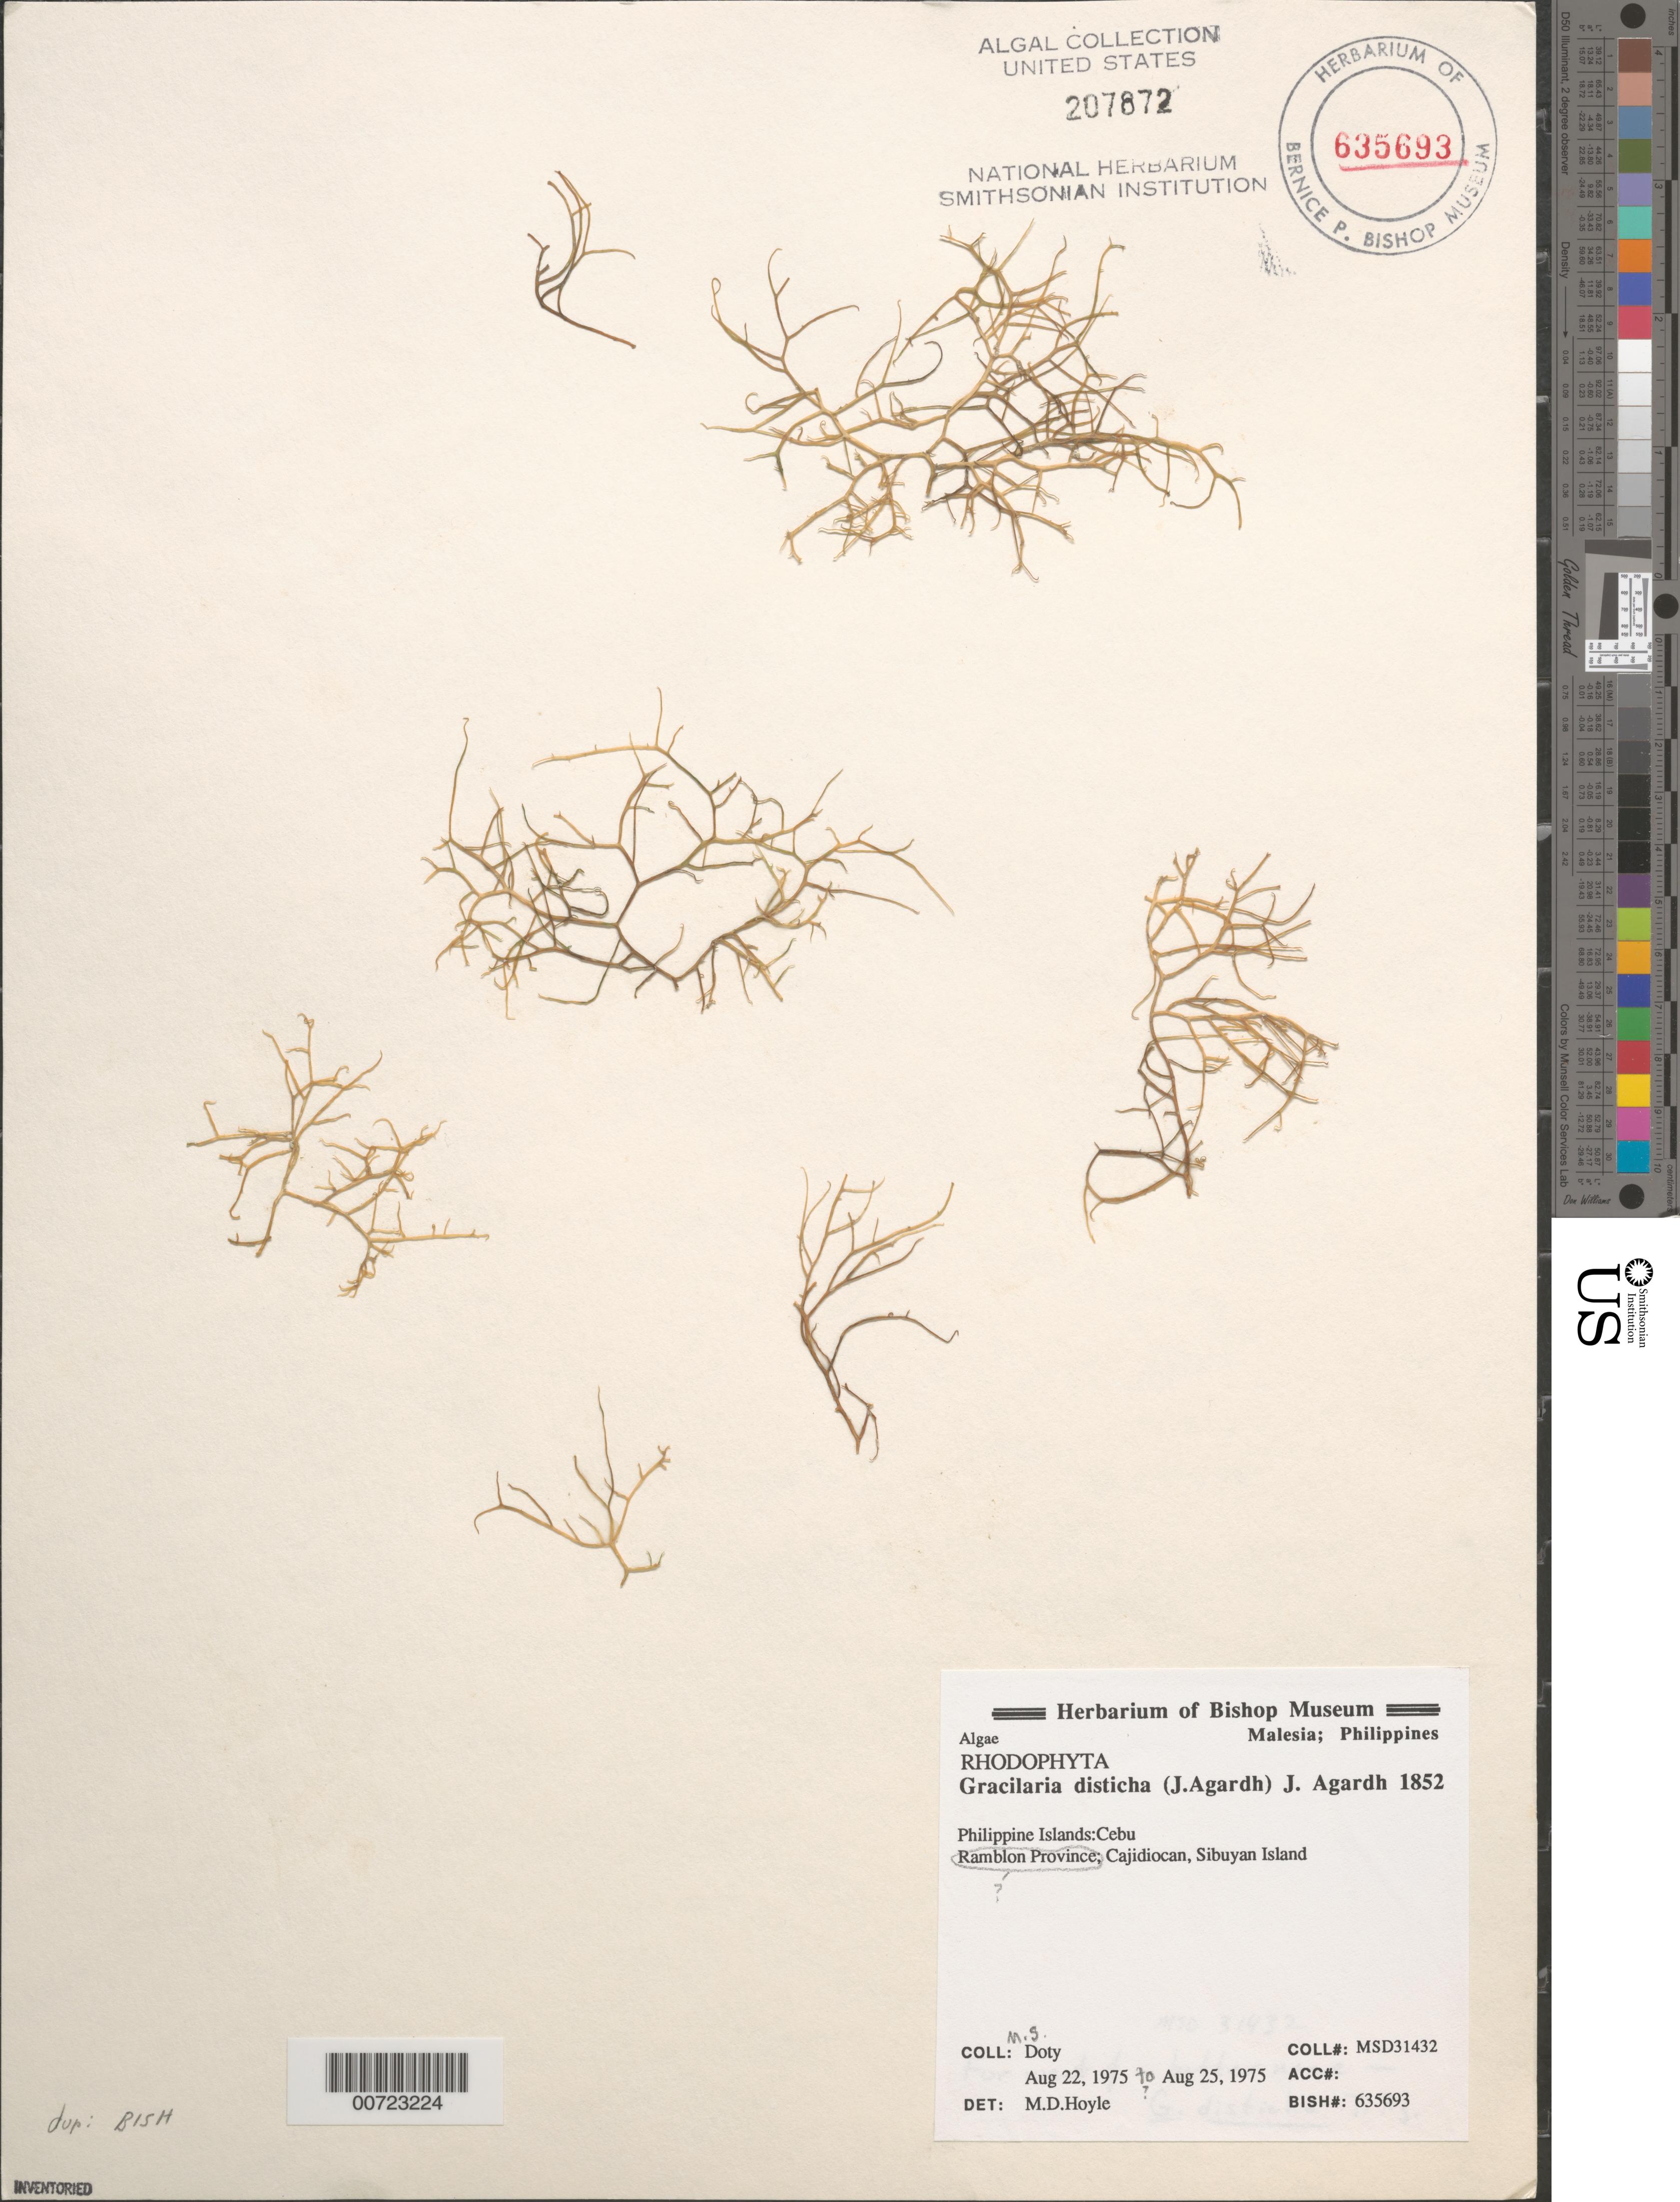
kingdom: Plantae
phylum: Rhodophyta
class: Florideophyceae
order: Gracilariales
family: Gracilariaceae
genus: Gracilaria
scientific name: Gracilaria disticha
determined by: Hoyle, Mitchell D.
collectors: M. S. Doty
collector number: MSD 31432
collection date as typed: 22 Aug 1975 to 25 Aug 1975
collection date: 1975-08-22/1975-08-25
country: Philippines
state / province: Central Visayas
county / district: Cebu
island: Sibuyan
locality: Cajidiocan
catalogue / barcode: US 207872